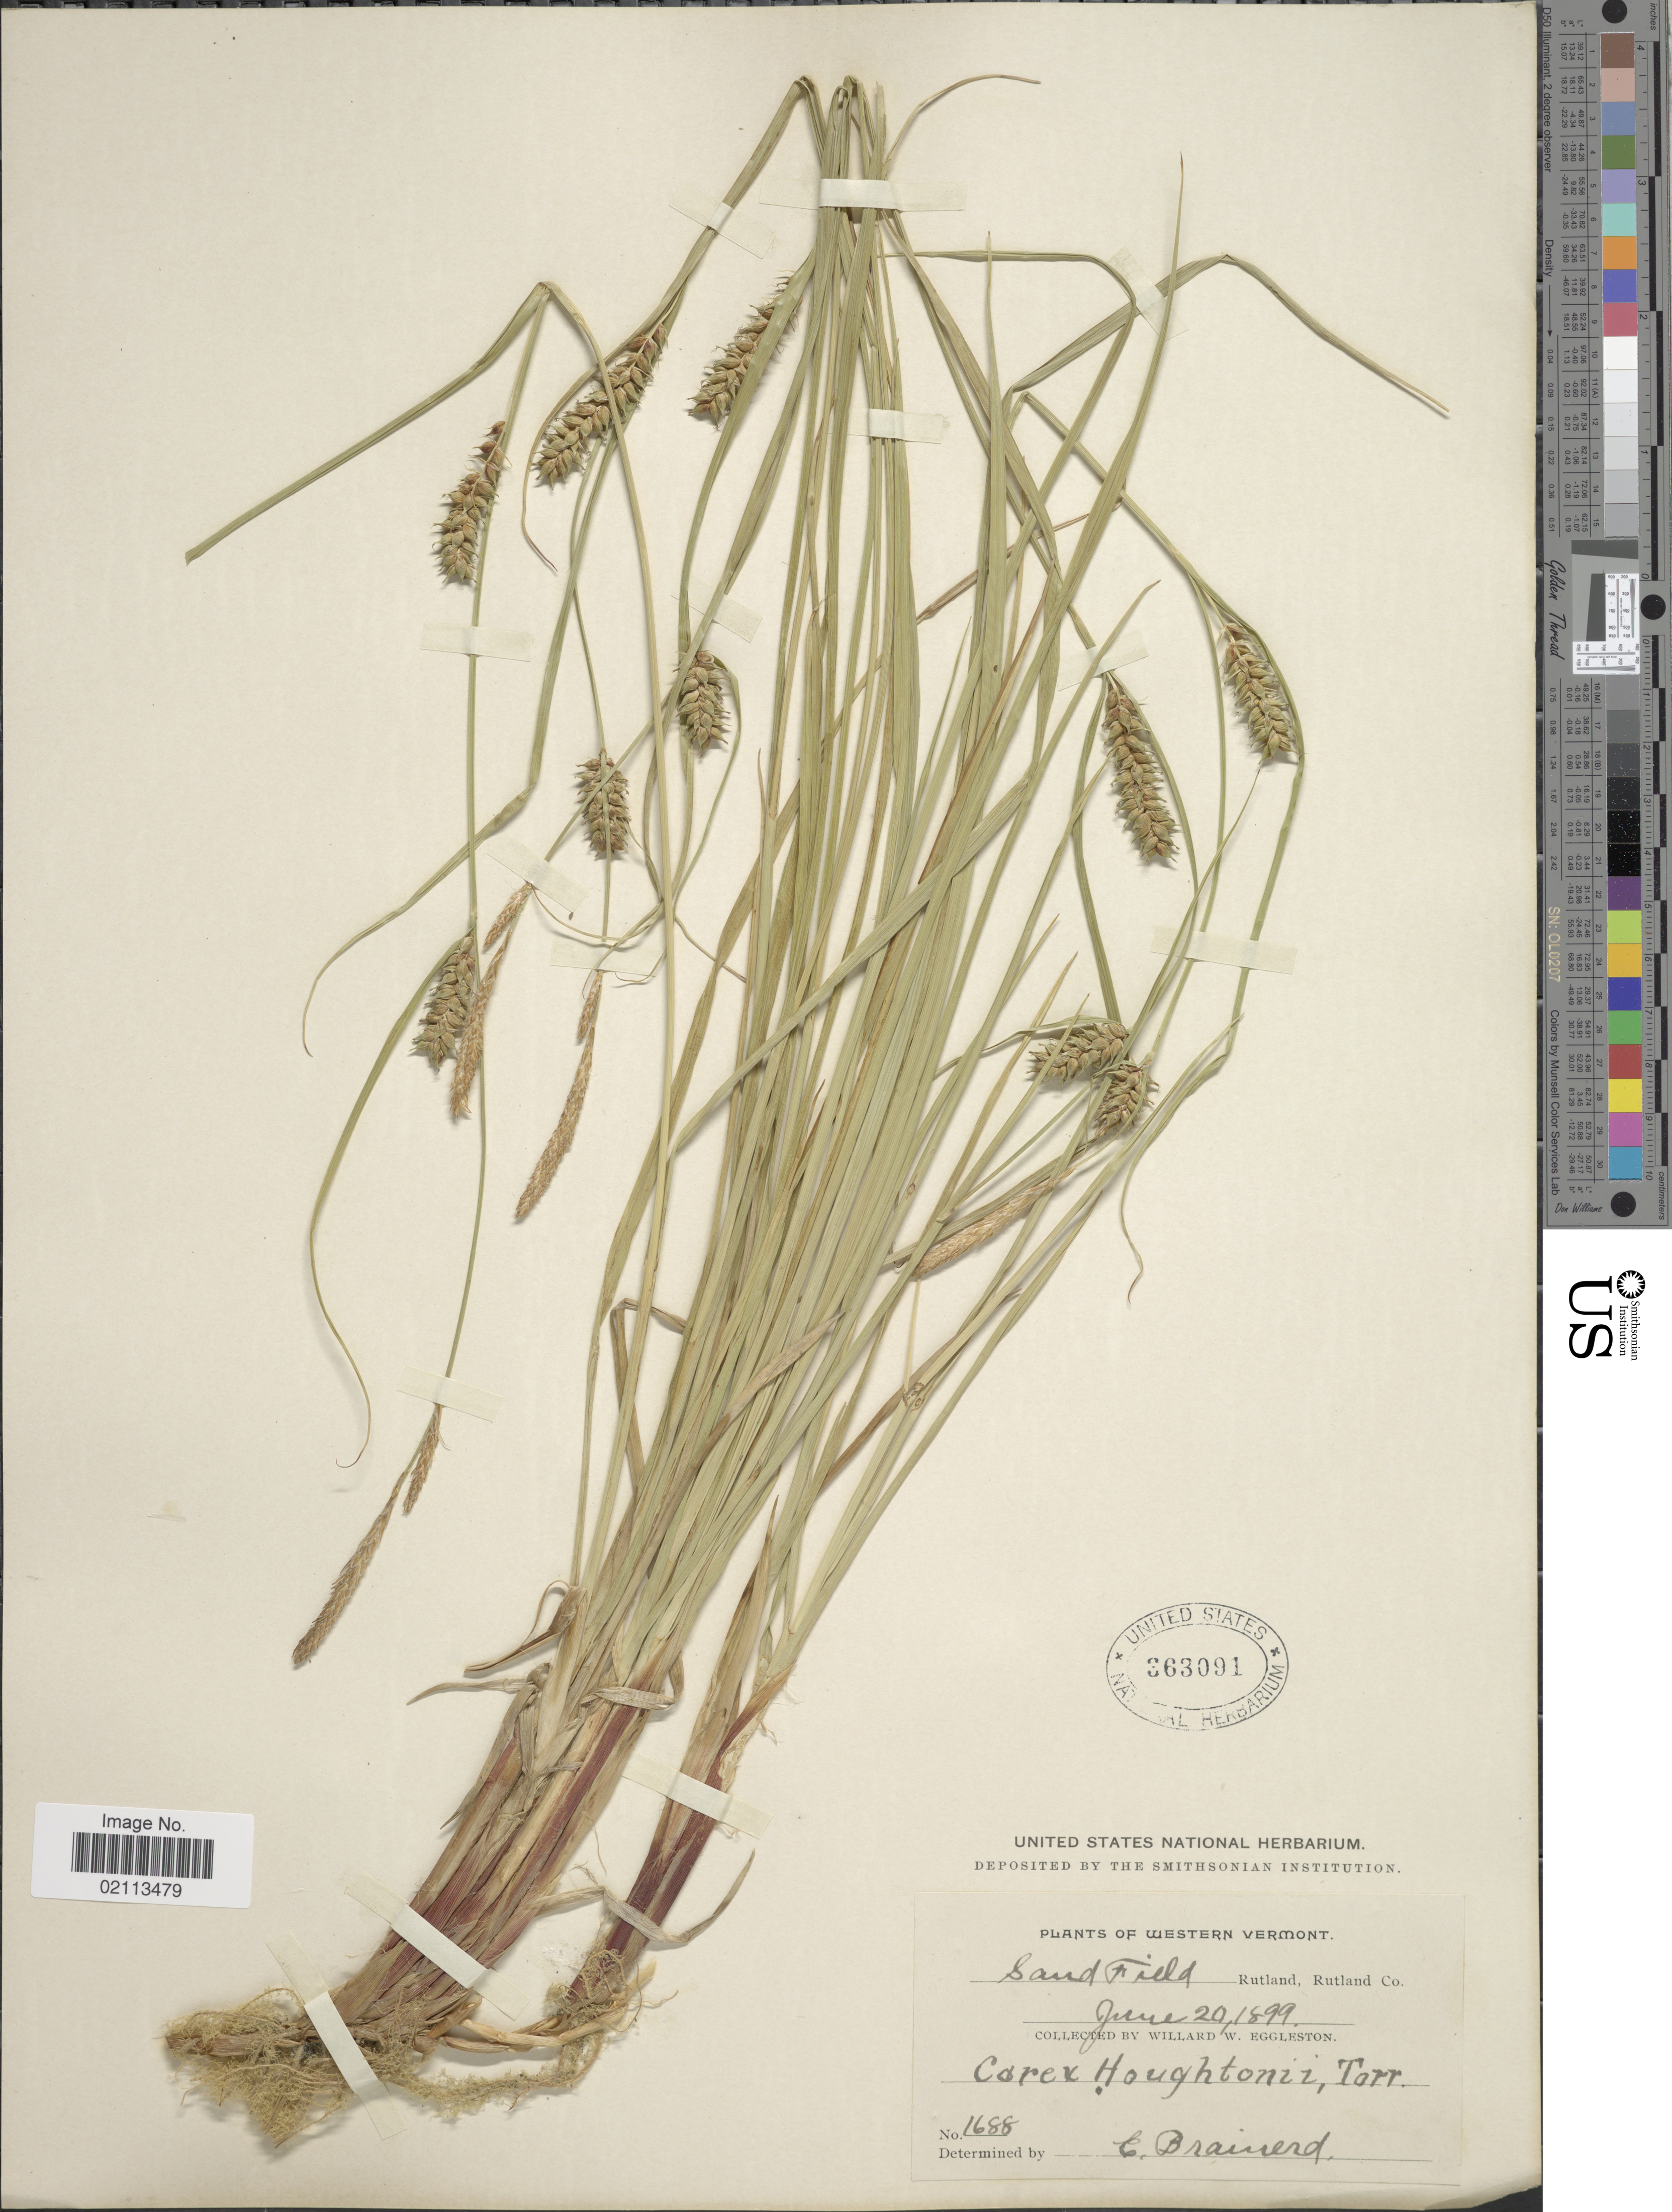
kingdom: Plantae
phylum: Tracheophyta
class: Liliopsida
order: Poales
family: Cyperaceae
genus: Carex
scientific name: Carex houghtoniana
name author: Torr. ex Dewey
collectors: W. W. Eggleston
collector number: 1688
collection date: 1899-06-20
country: United States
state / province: Vermont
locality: Western Vermont, Sand Field, Rutland, Rutland Co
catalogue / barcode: US 363091